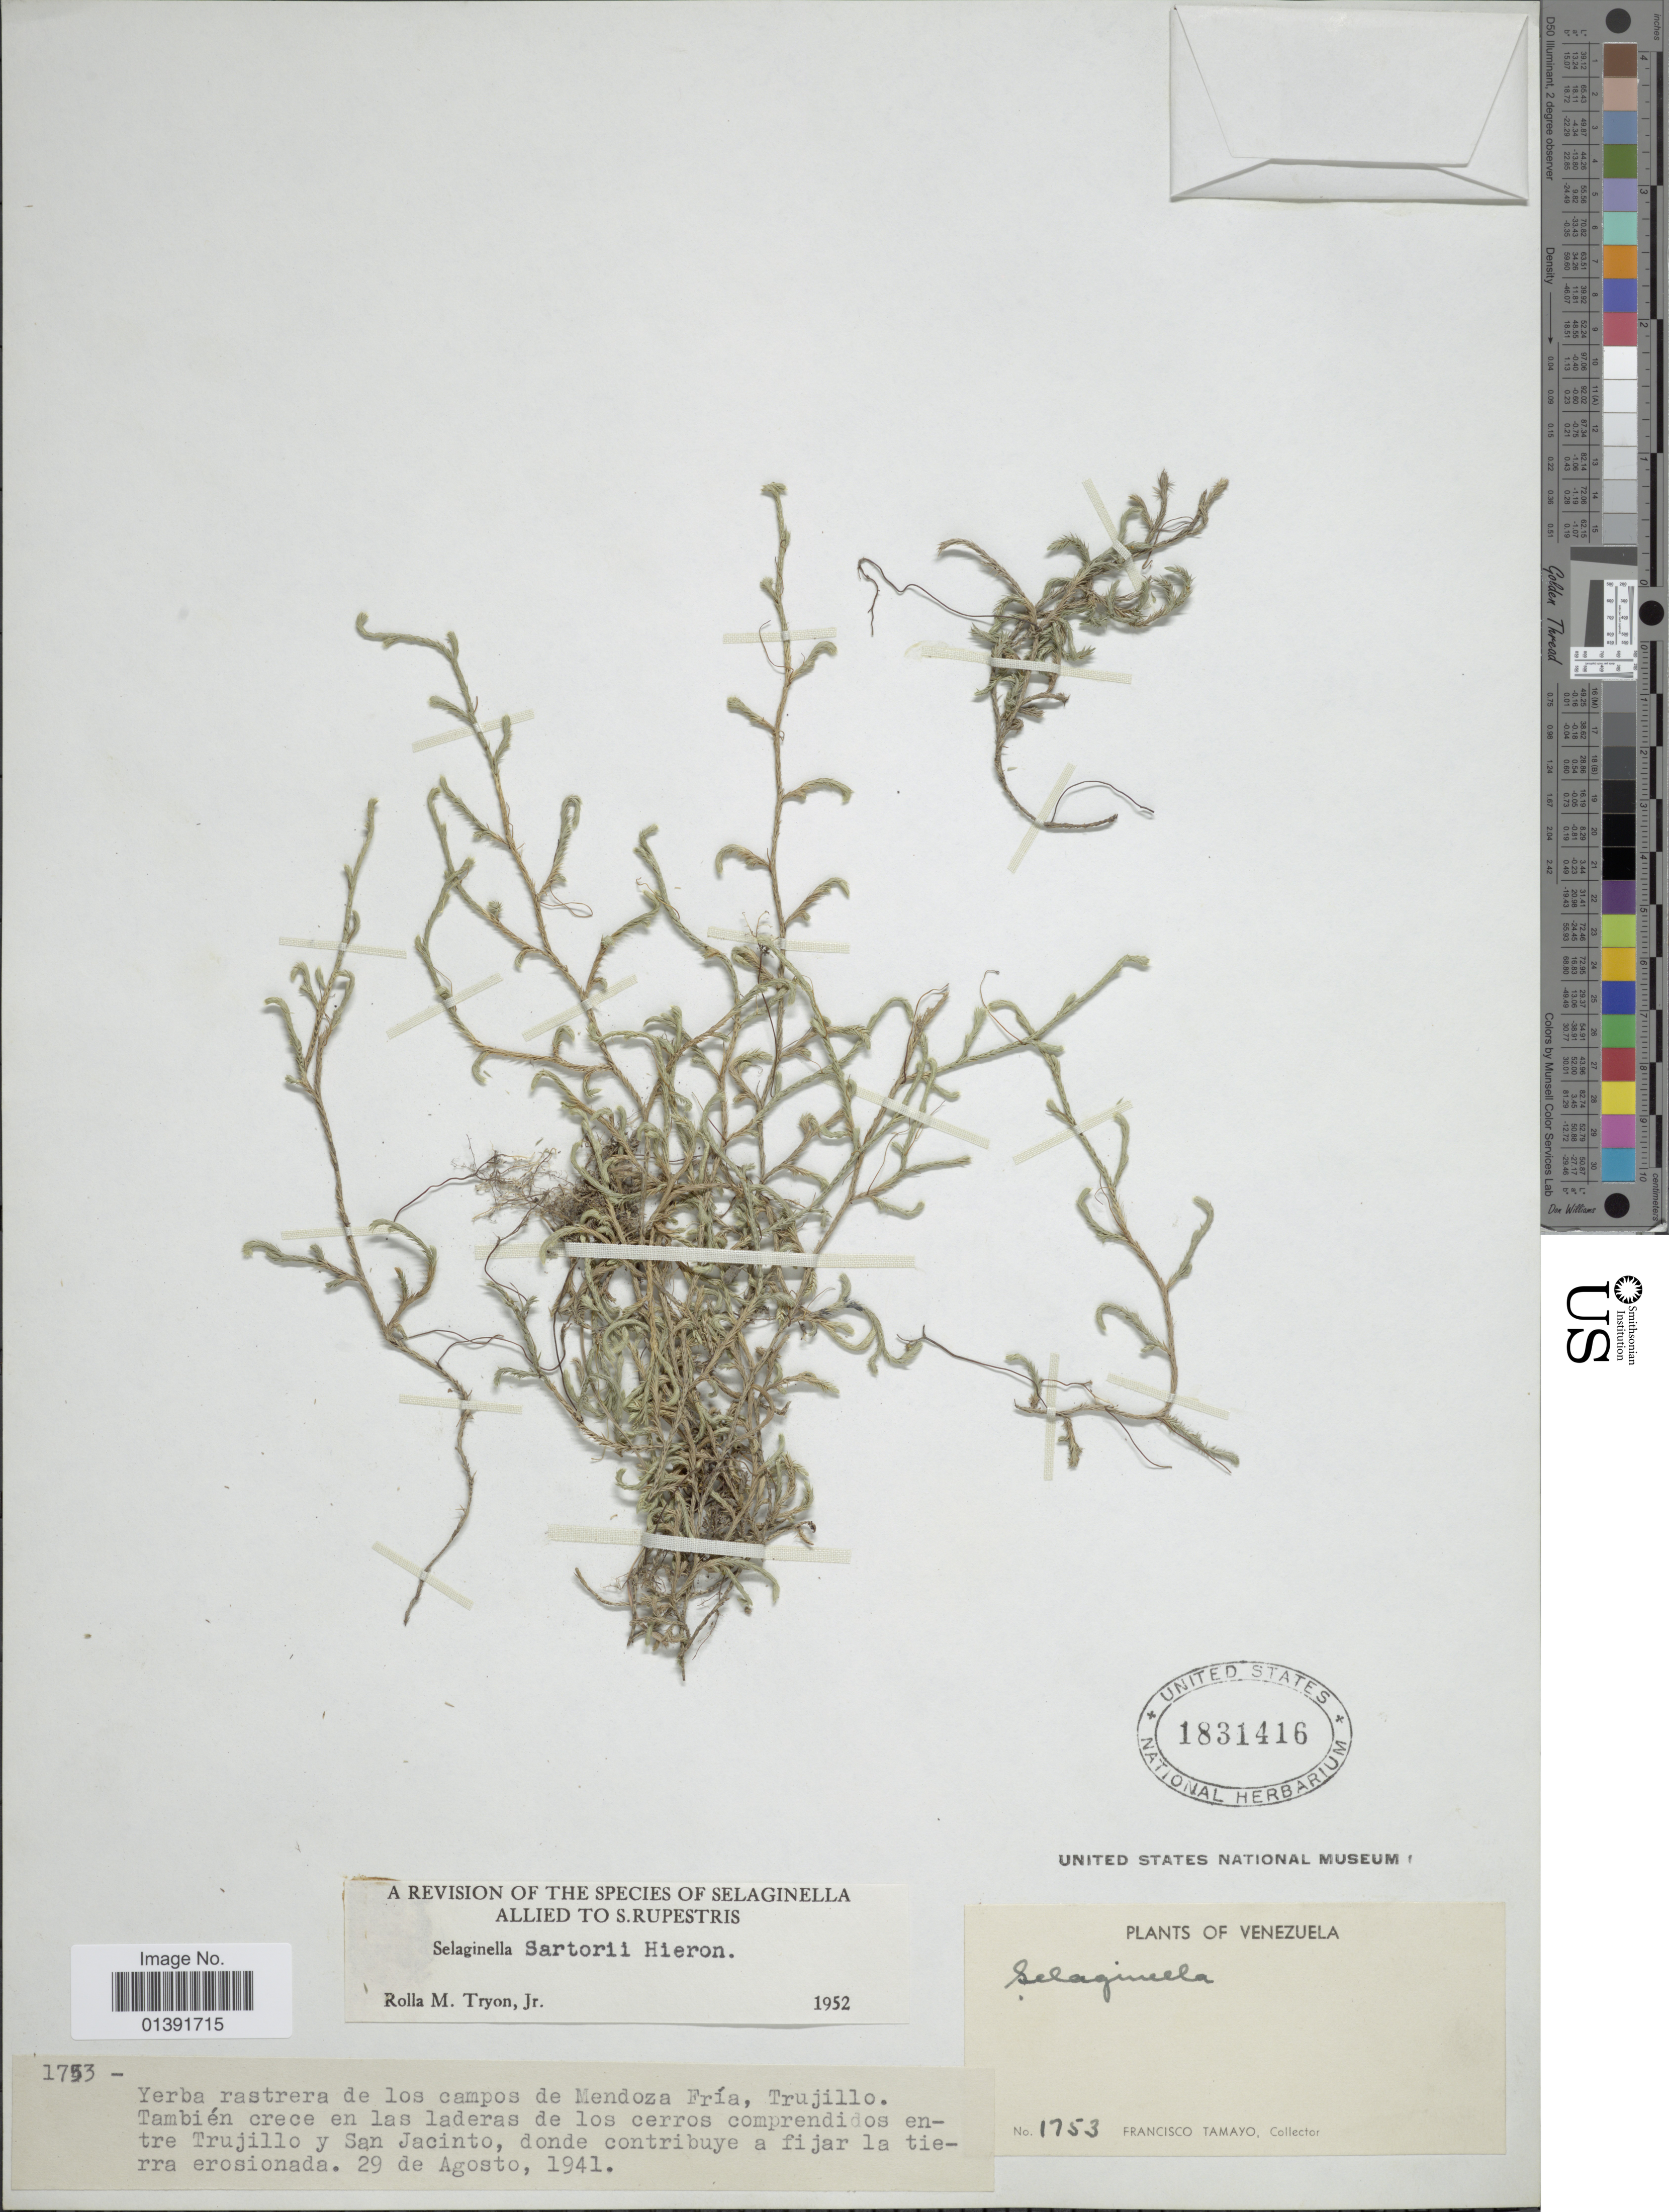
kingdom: Plantae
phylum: Tracheophyta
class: Lycopodiopsida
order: Selaginellales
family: Selaginellaceae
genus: Selaginella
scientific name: Selaginella sartorii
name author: Hieron.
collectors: F. Tamayo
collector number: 1753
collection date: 1941-08-29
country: Venezuela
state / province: Trujillo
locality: Yerba rastrera de los campos de Mendoza Fria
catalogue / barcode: US 1831416